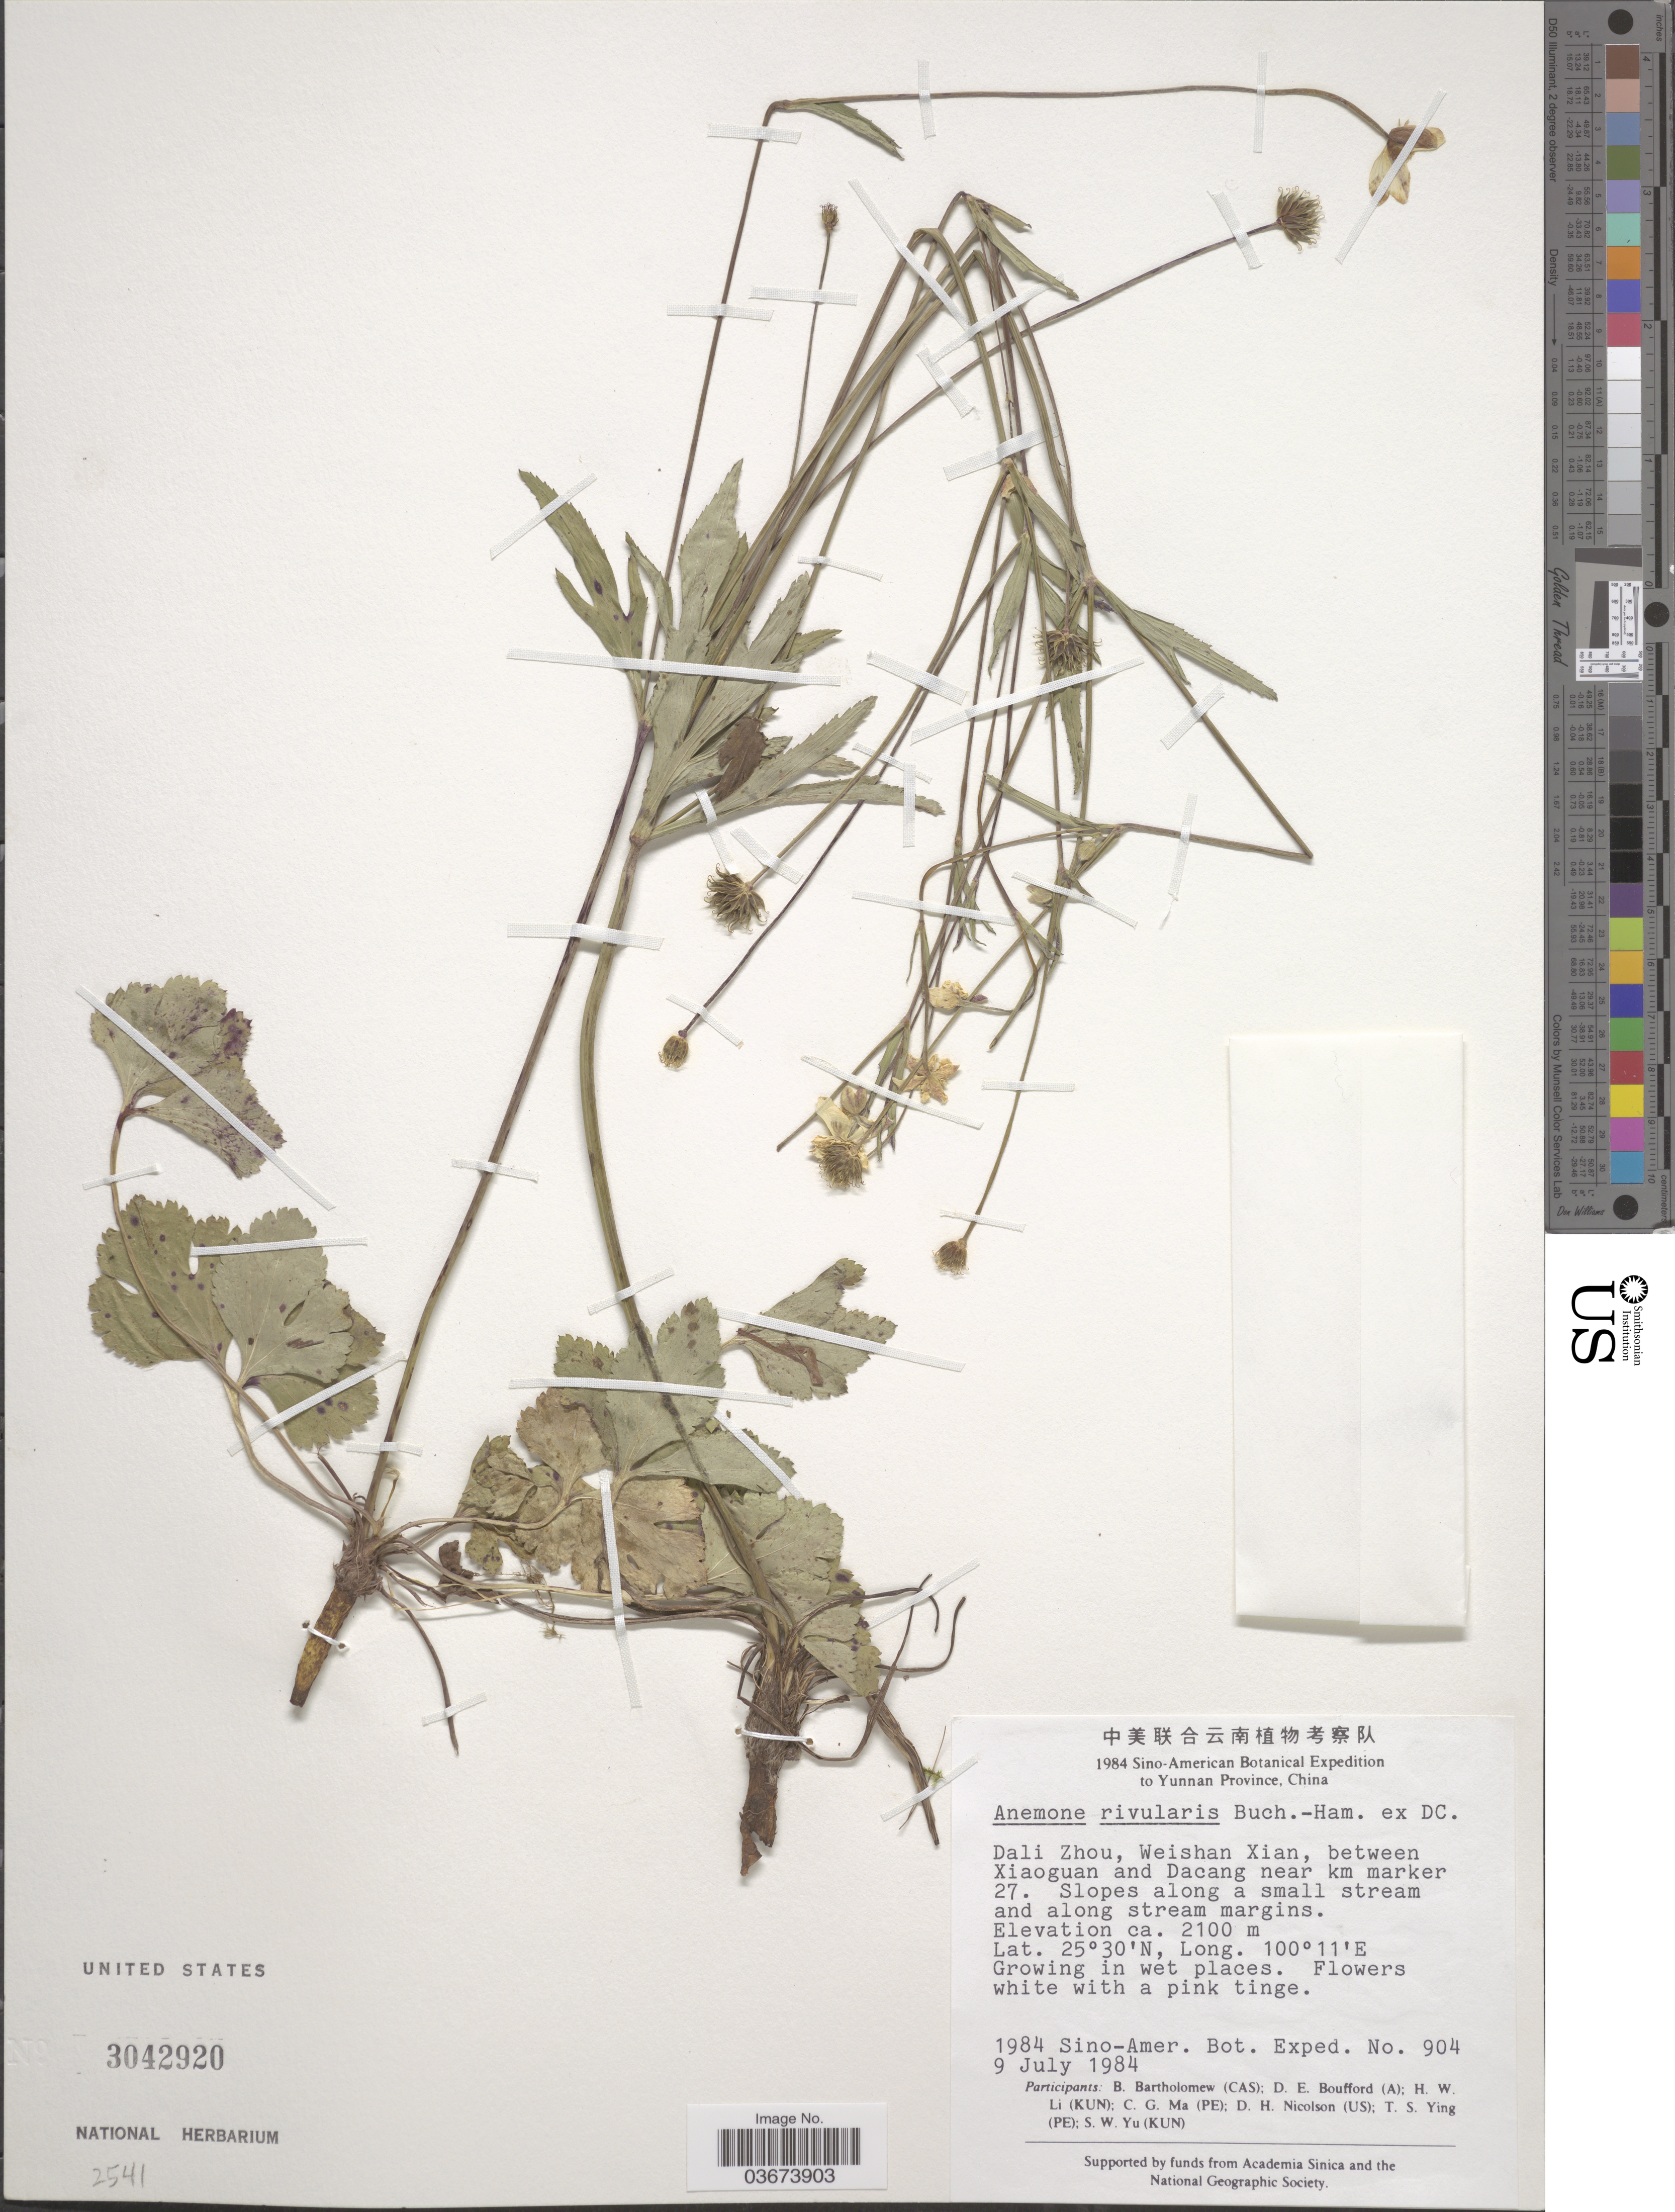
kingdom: Plantae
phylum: Tracheophyta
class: Magnoliopsida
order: Ranunculales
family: Ranunculaceae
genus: Anemone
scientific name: Anemone rivularis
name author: Buch.-Ham. ex DC.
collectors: Sino-Amer. Bot. Exped. 1984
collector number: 904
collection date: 1984-07-09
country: China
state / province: Yunnan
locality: Dali Zhou, Weishan Xian, between Xiaoguan and Dacan near km marker 27.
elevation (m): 2100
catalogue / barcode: US 3042920